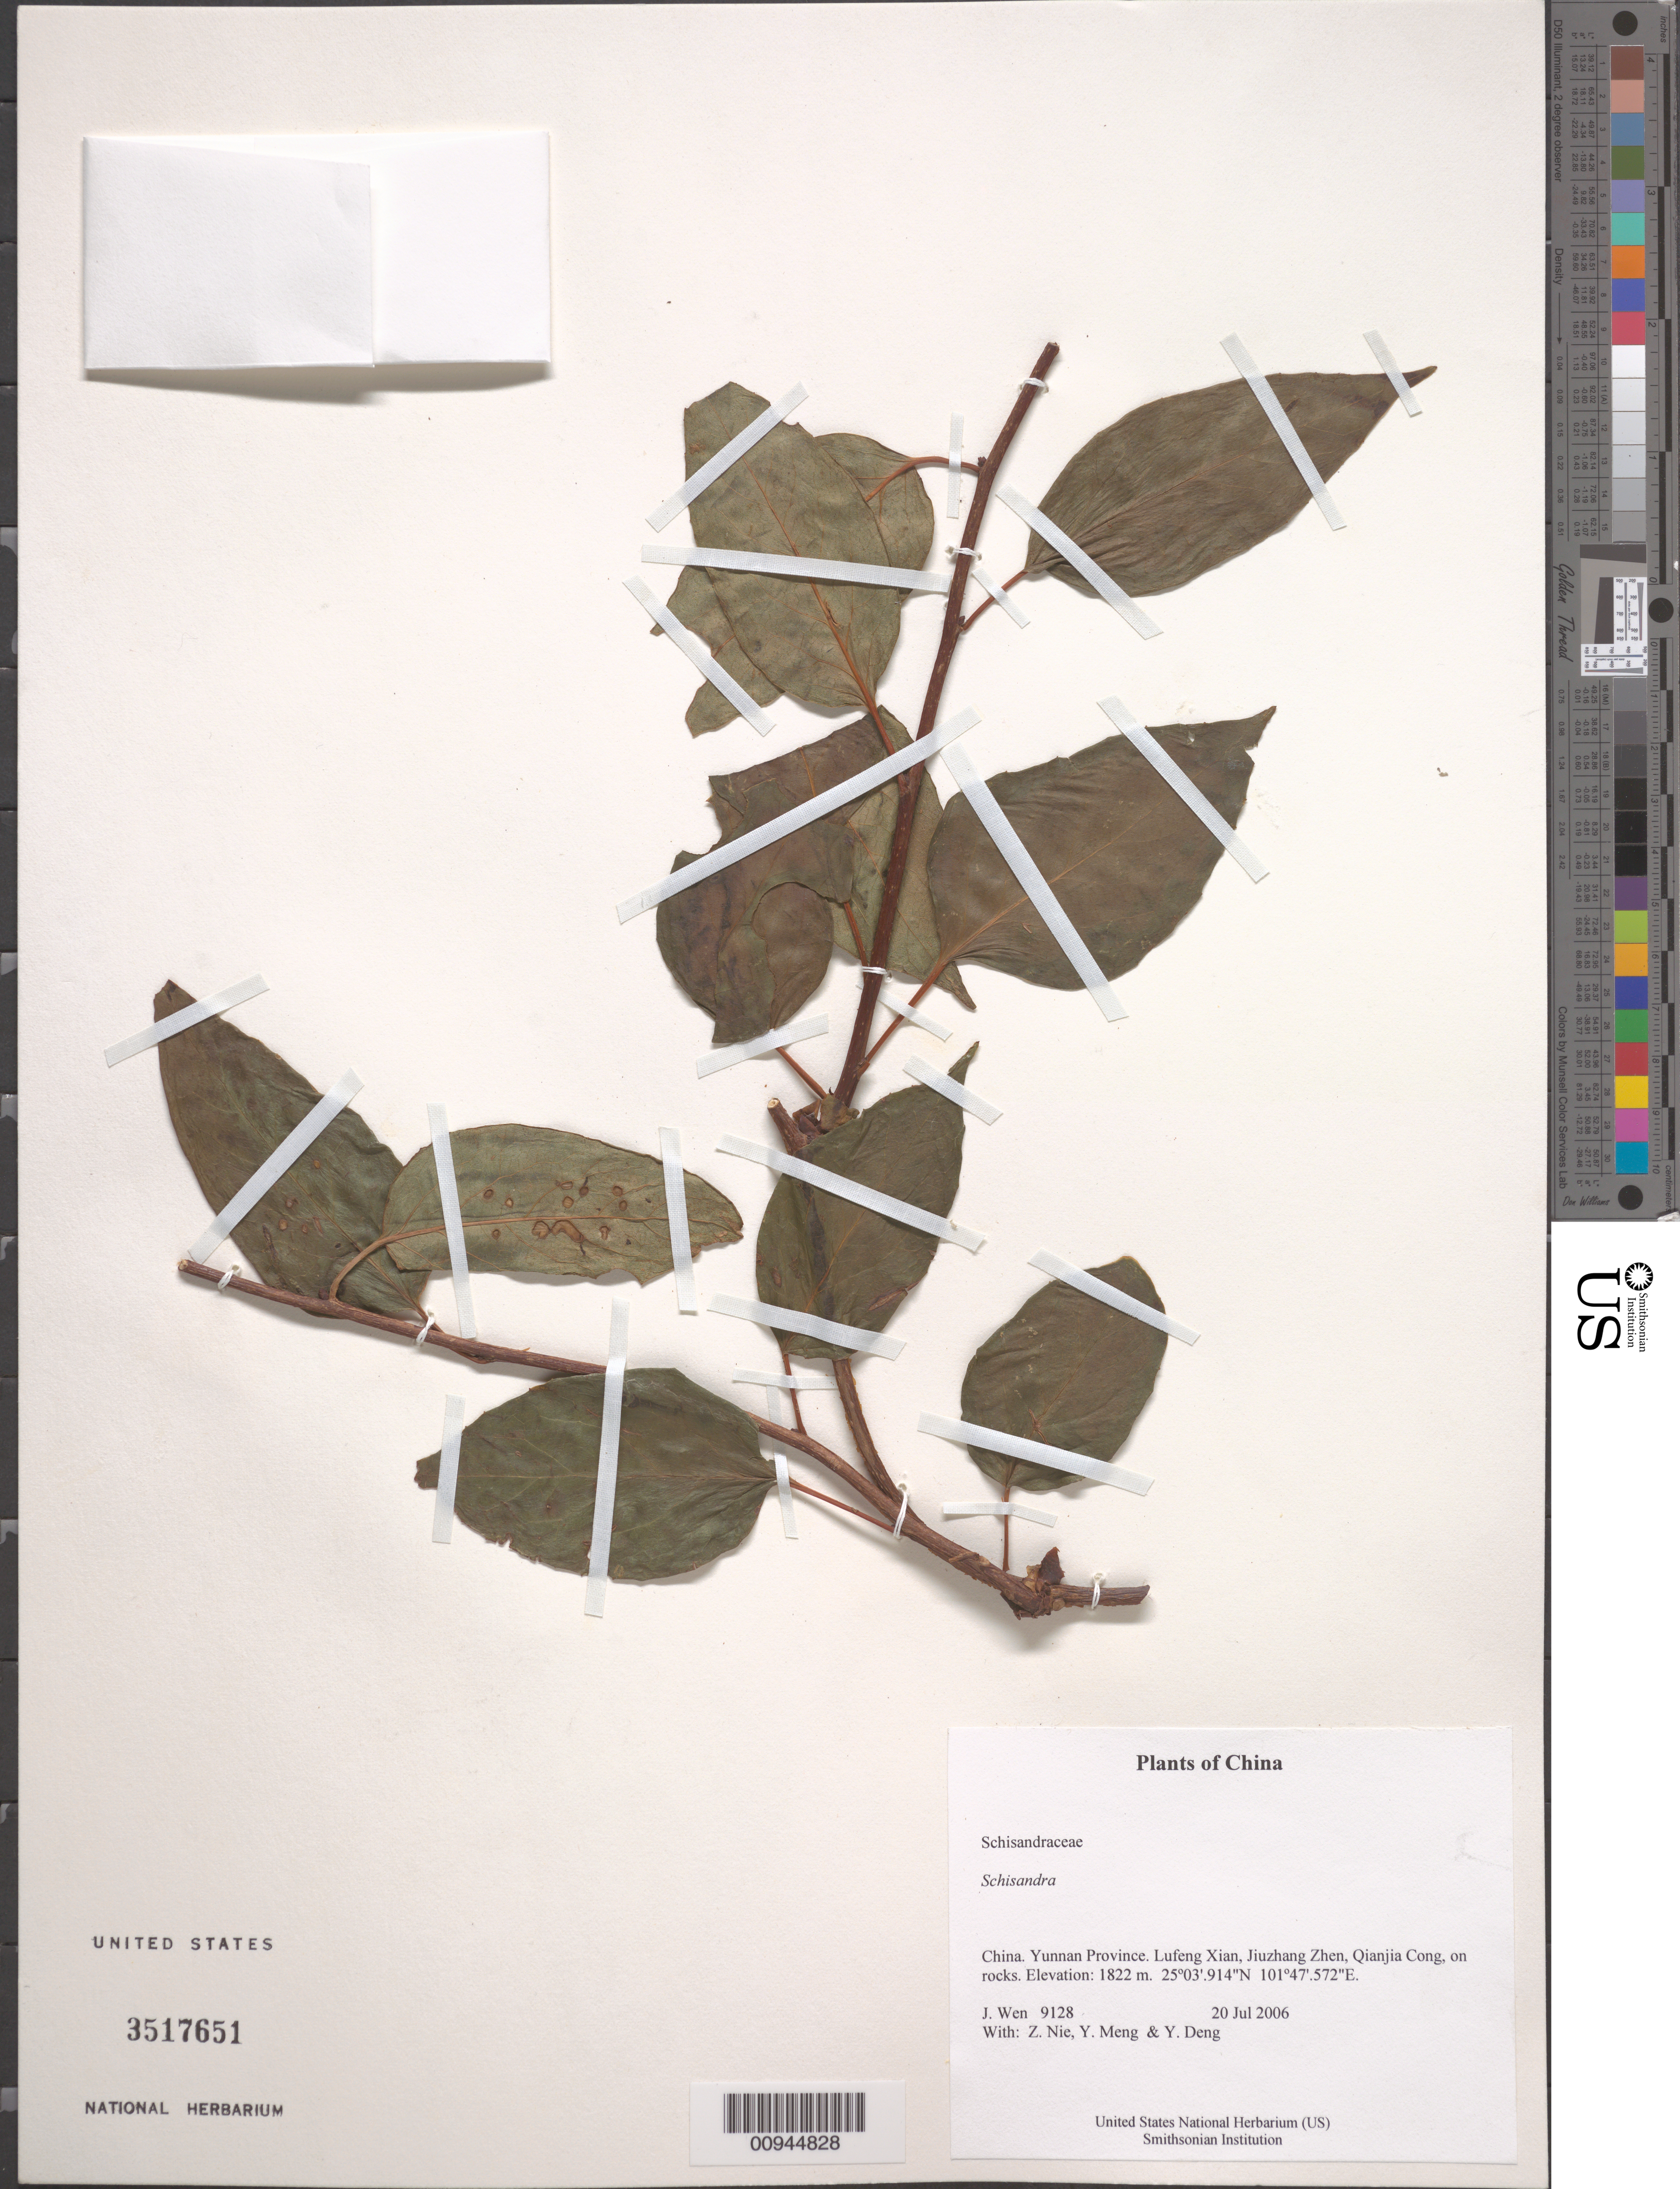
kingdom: Plantae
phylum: Tracheophyta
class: Magnoliopsida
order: Austrobaileyales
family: Schisandraceae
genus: Schisandra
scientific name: Schisandra sp.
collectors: J. Wen, Z. Nie, Y. Meng & Y. Deng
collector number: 9128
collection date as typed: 20 Jul 2006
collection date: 2006-07-20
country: China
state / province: Yunnan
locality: Yunnan Province. Lufeng Xian, Jiuzhang Zhen, Qianjia Cong, on rocks.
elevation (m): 1822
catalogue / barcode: US 3517651